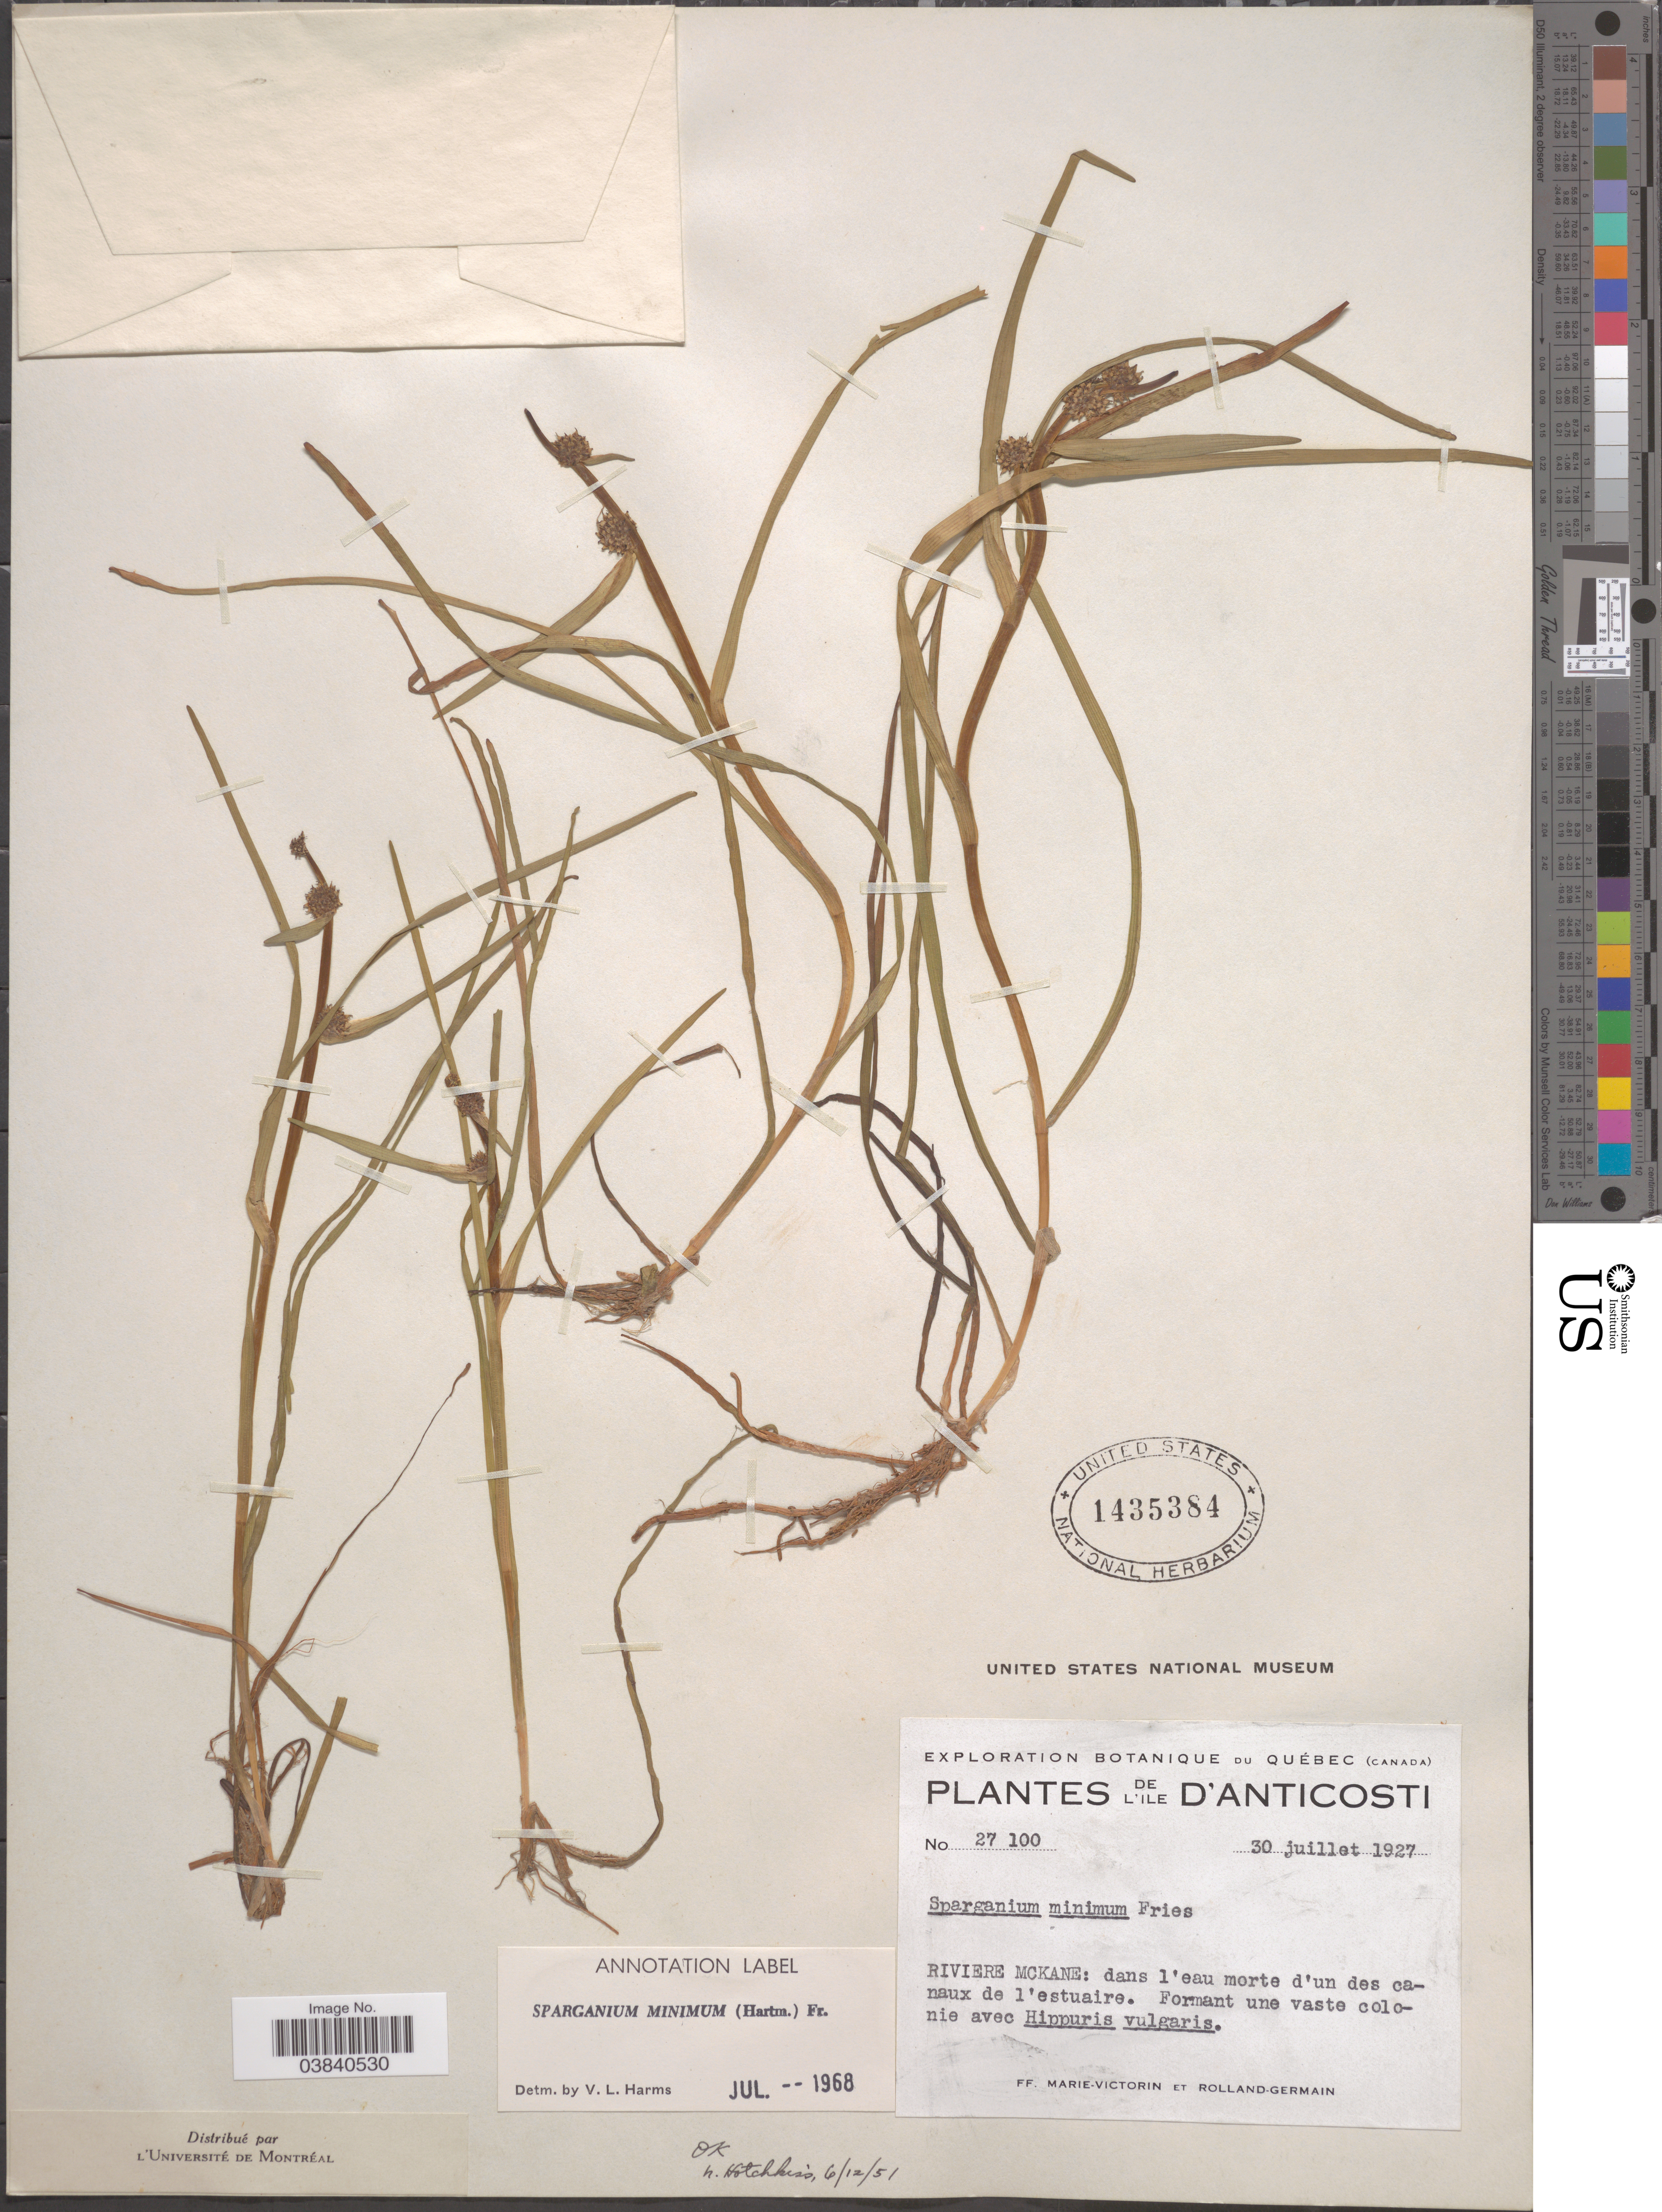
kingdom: Plantae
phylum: Tracheophyta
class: Liliopsida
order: Poales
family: Typhaceae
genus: Sparganium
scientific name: Sparganium minimum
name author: Wallr.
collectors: F. Marie-Victorin & Rolland-Germain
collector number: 27100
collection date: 1927-07-30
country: Canada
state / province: Quebec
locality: L'Ile D'Anticosti. Riviere McKane: dans l'eau morte d' un des canaux de l'estuaire.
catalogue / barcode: US 1435384